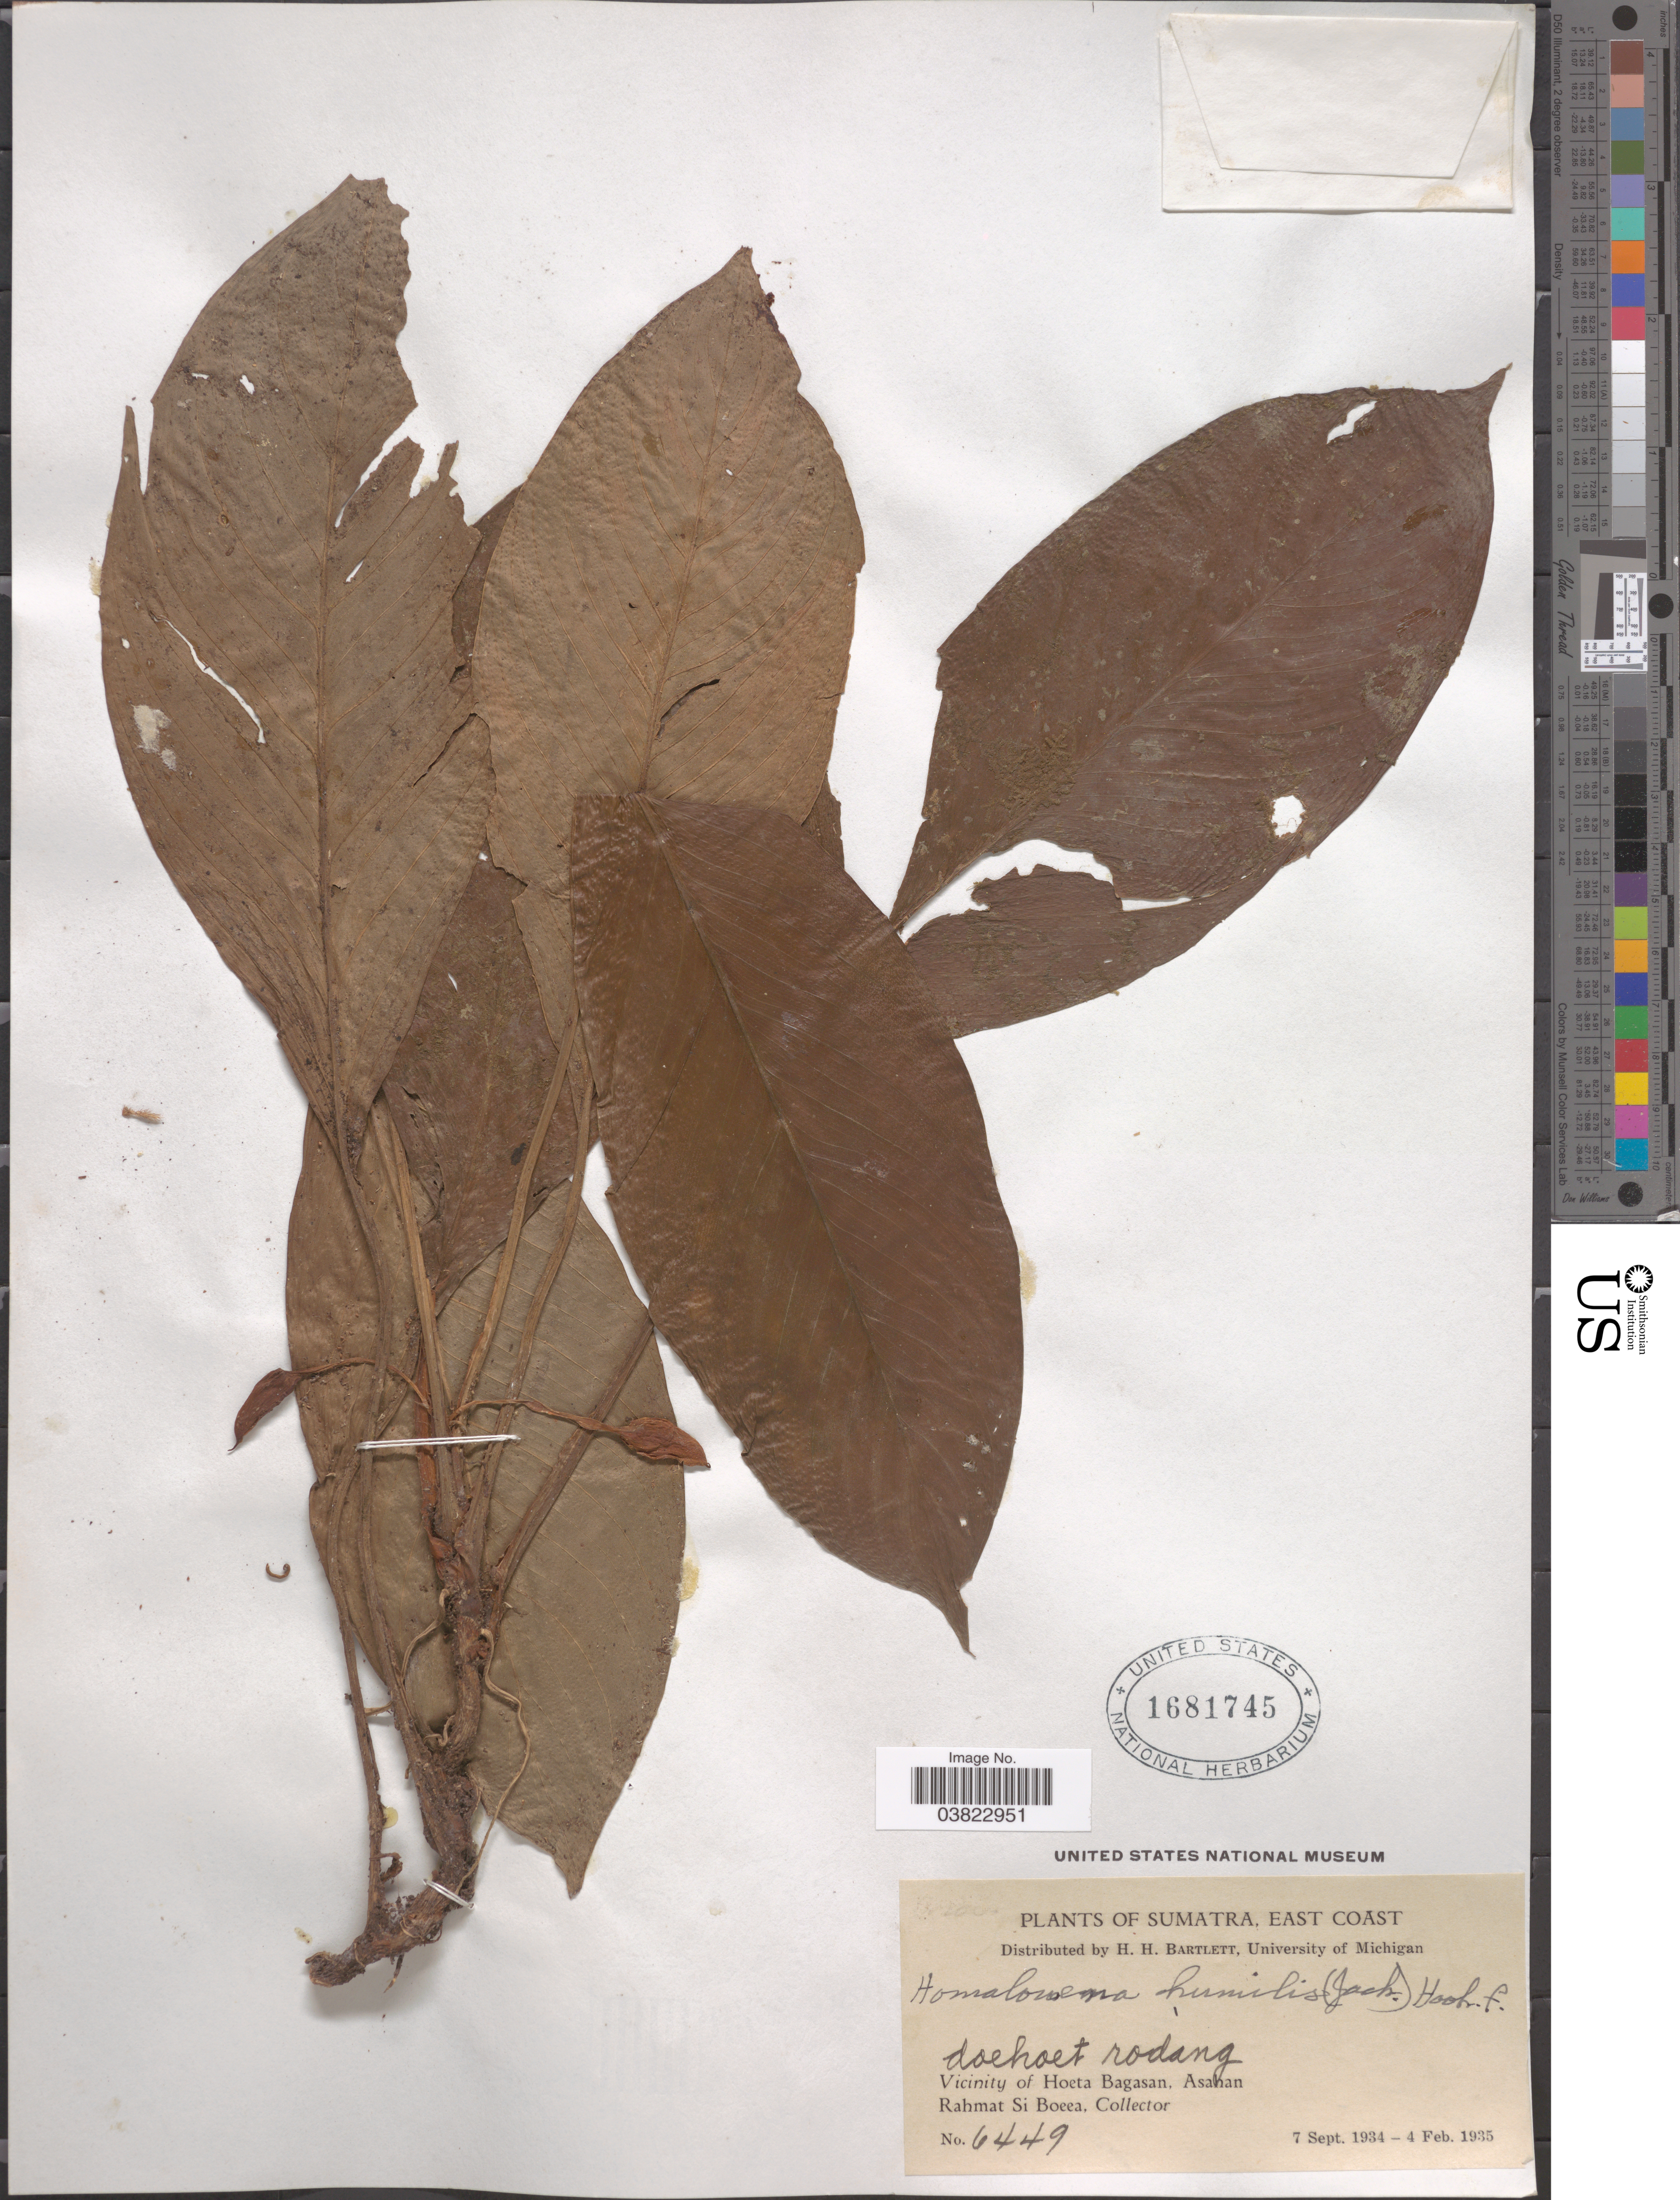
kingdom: Plantae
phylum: Tracheophyta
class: Liliopsida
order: Alismatales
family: Araceae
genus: Homalomena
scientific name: Homalomena humilis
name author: (Jack) Hook. f.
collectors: Rahmat Si Boeea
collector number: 6449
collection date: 1934-09-07/1935-02-04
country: Indonesia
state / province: Sumatra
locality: East Coast. Vicinity of Hoeta Bagasan, Asahan.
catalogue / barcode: US 1681745